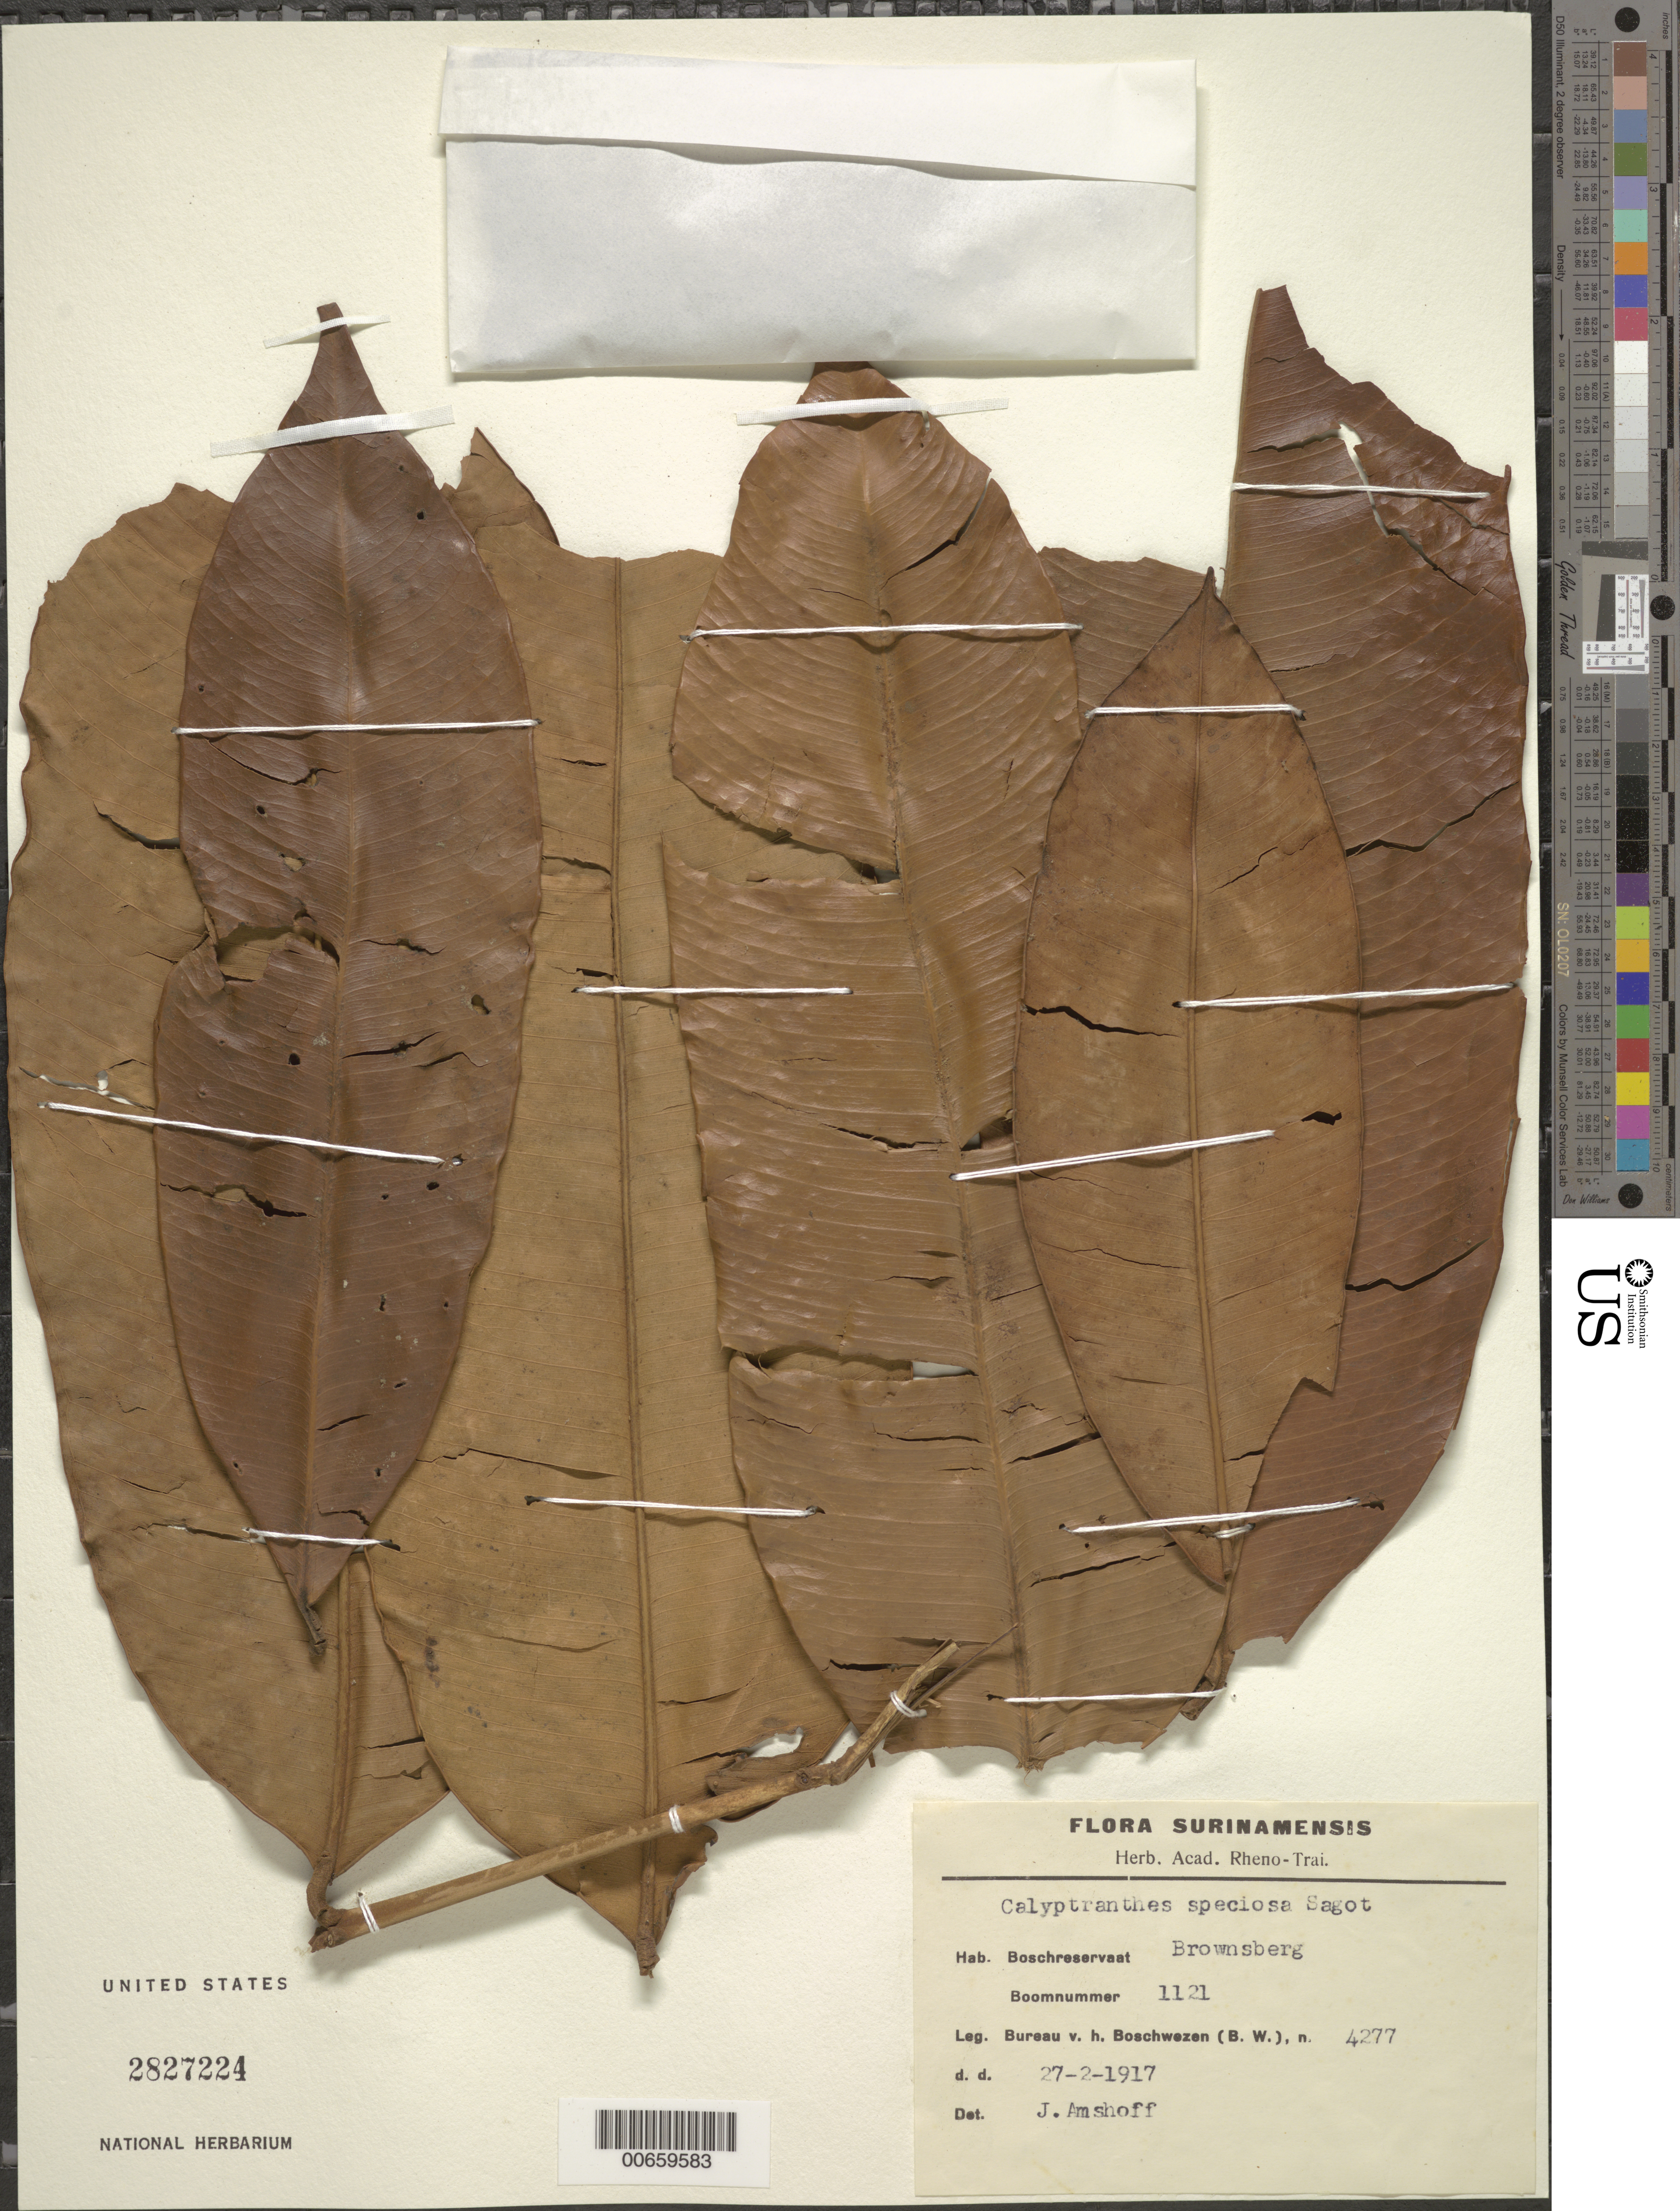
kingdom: Plantae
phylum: Tracheophyta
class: Magnoliopsida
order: Myrtales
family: Myrtaceae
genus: Myrcia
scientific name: Myrcia neospeciosa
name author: A.R. Lourenço & E. Lucas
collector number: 4277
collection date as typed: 27-Feb-17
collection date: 1917-02-27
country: Suriname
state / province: Brokopondo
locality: Brownsberg, Forest Reserve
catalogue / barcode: US 2827224